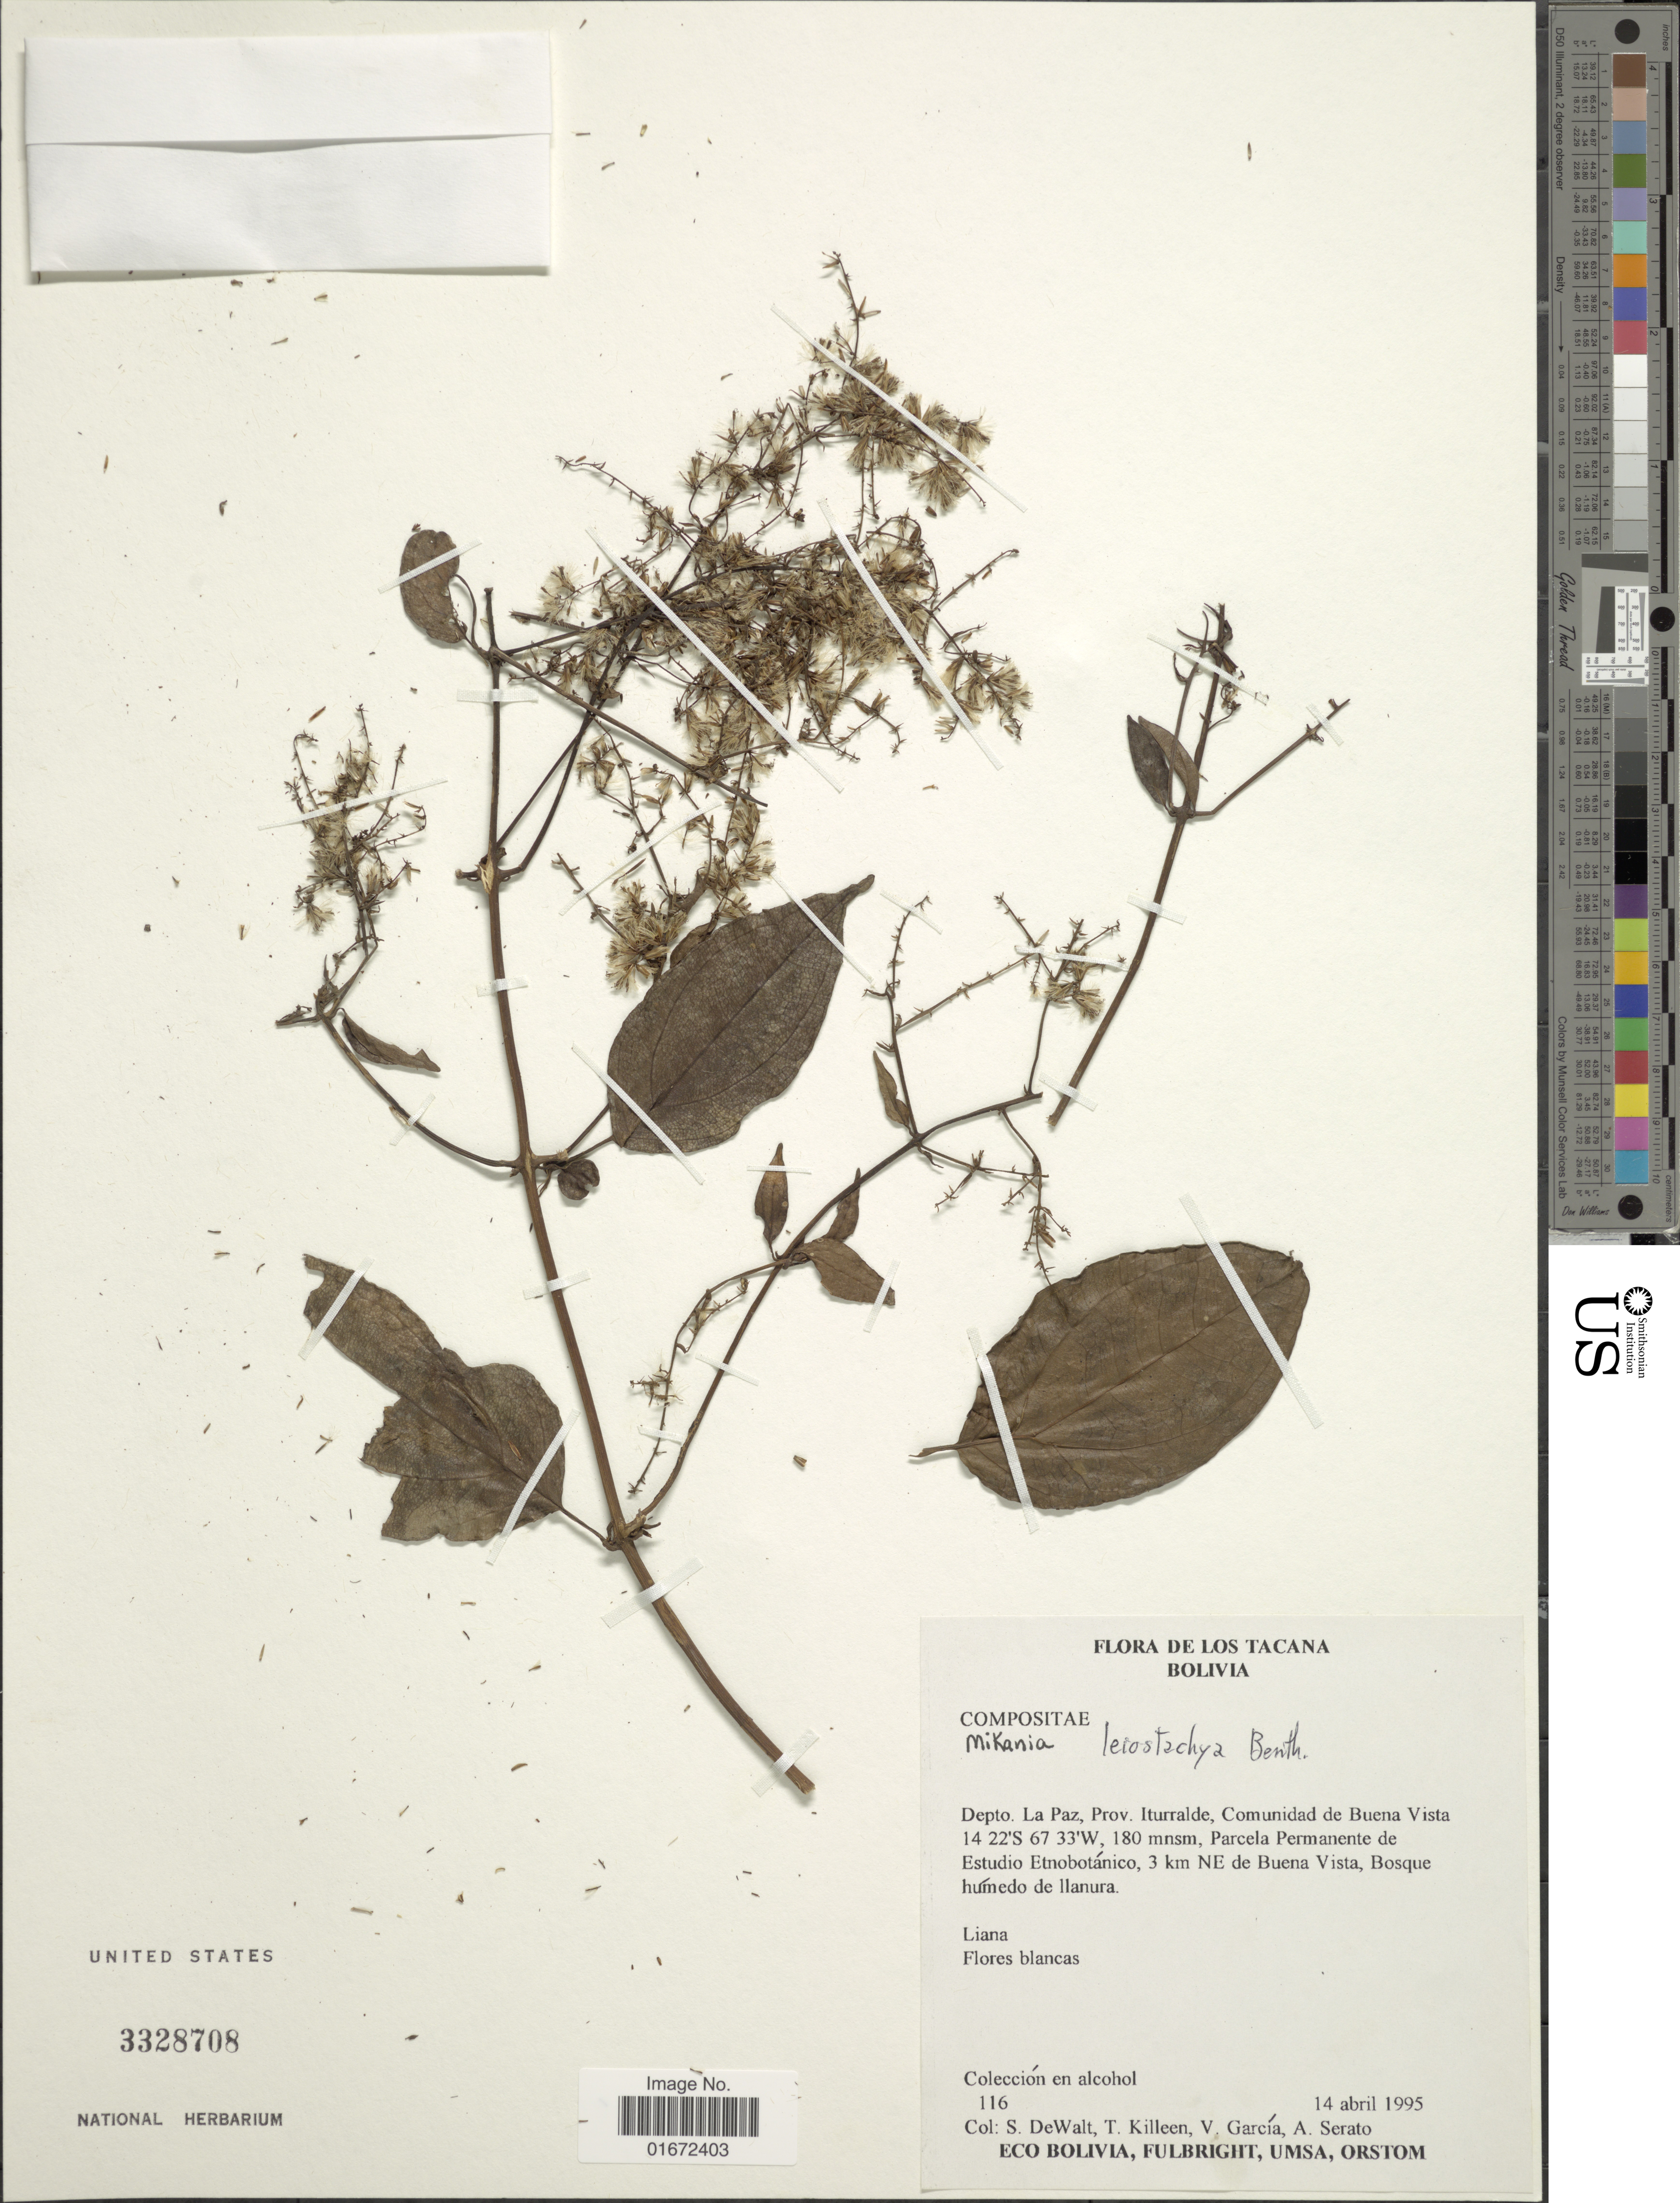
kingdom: Plantae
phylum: Tracheophyta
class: Magnoliopsida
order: Asterales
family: Asteraceae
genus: Mikania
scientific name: Mikania leiostachya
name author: Benth.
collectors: S. DeWalt, T. J. Killeen, V. Garcia & A. Serato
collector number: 116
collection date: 1995-04-14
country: Bolivia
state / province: La Paz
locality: Depto. La Paz, Prov. Iturralde, Comunidad de Buena Vista. Parcela Permanente de Estudio Etnobotánico, 3 km NE de Buena Vista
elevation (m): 180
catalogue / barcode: US 3328708